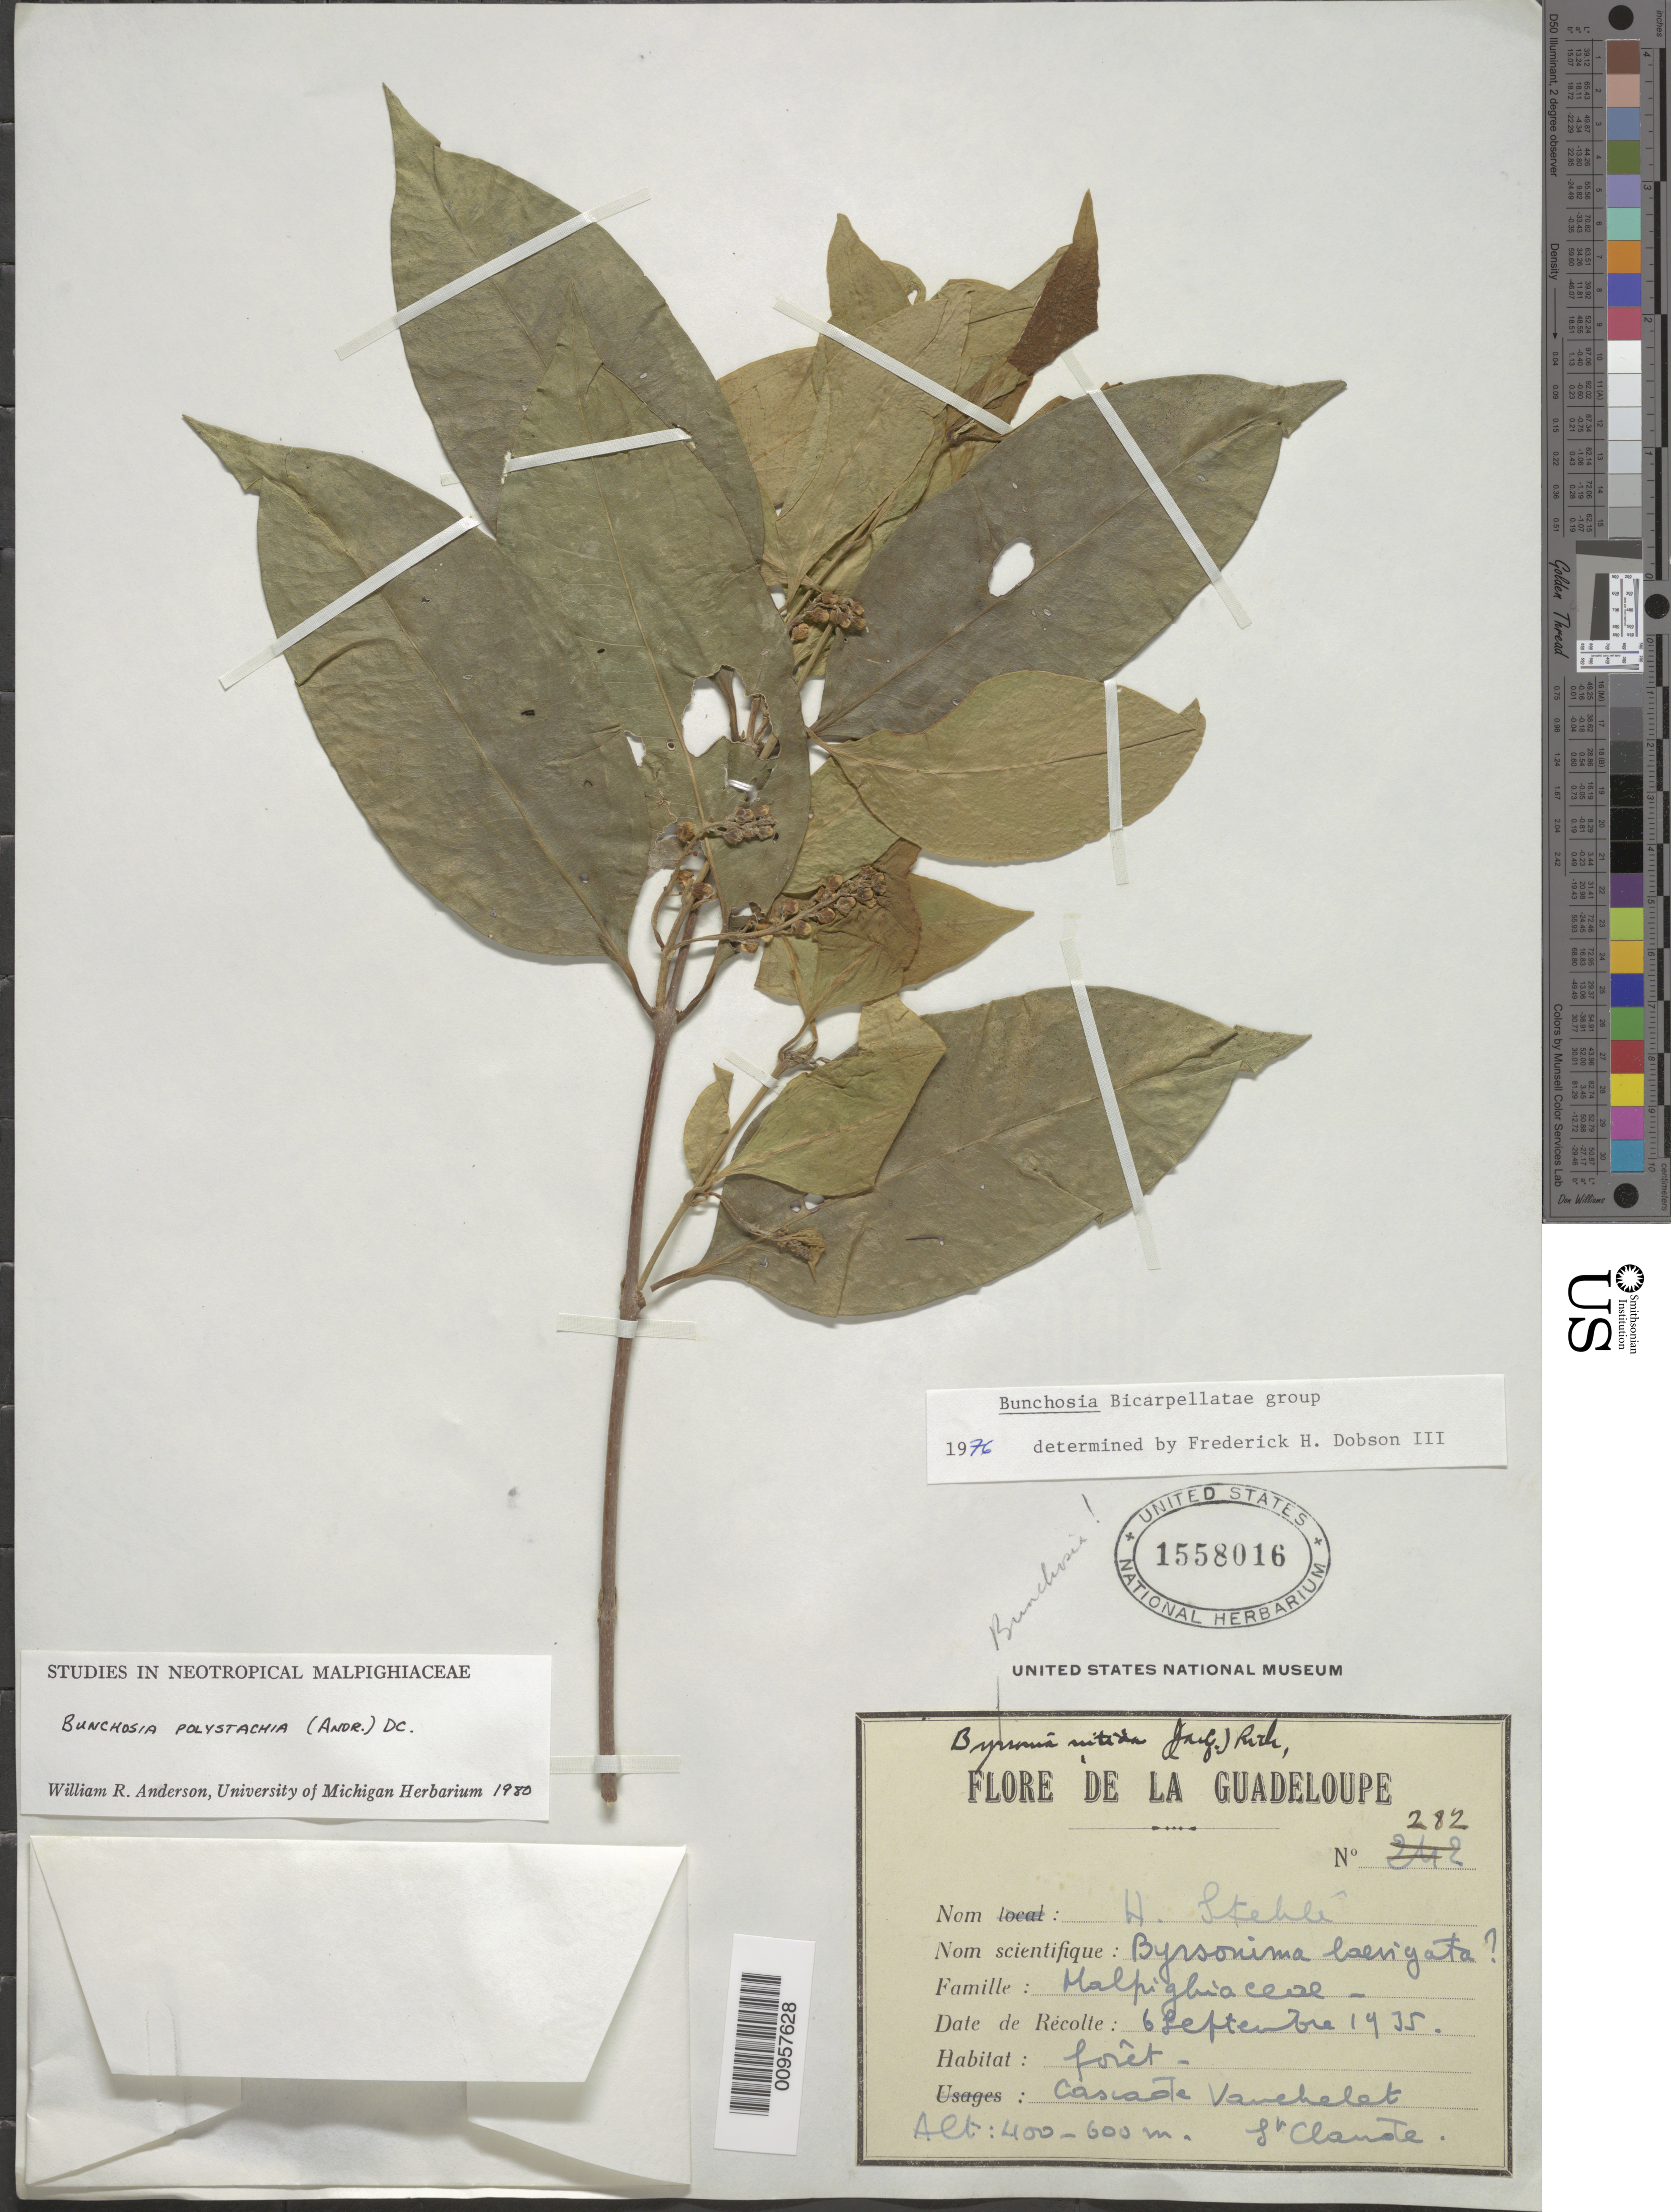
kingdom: Plantae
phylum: Tracheophyta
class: Magnoliopsida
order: Malpighiales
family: Malpighiaceae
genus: Bunchosia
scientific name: Bunchosia polystachya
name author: (Andrews) DC.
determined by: Anderson, W. R., (MICH), University of Michigan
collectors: H. Stehlé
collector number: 282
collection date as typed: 06 Sep 1935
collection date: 1935-09-06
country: Guadeloupe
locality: St. Claude, Cascade "Vanehelat"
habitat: Forêt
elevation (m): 400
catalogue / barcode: US 1558016